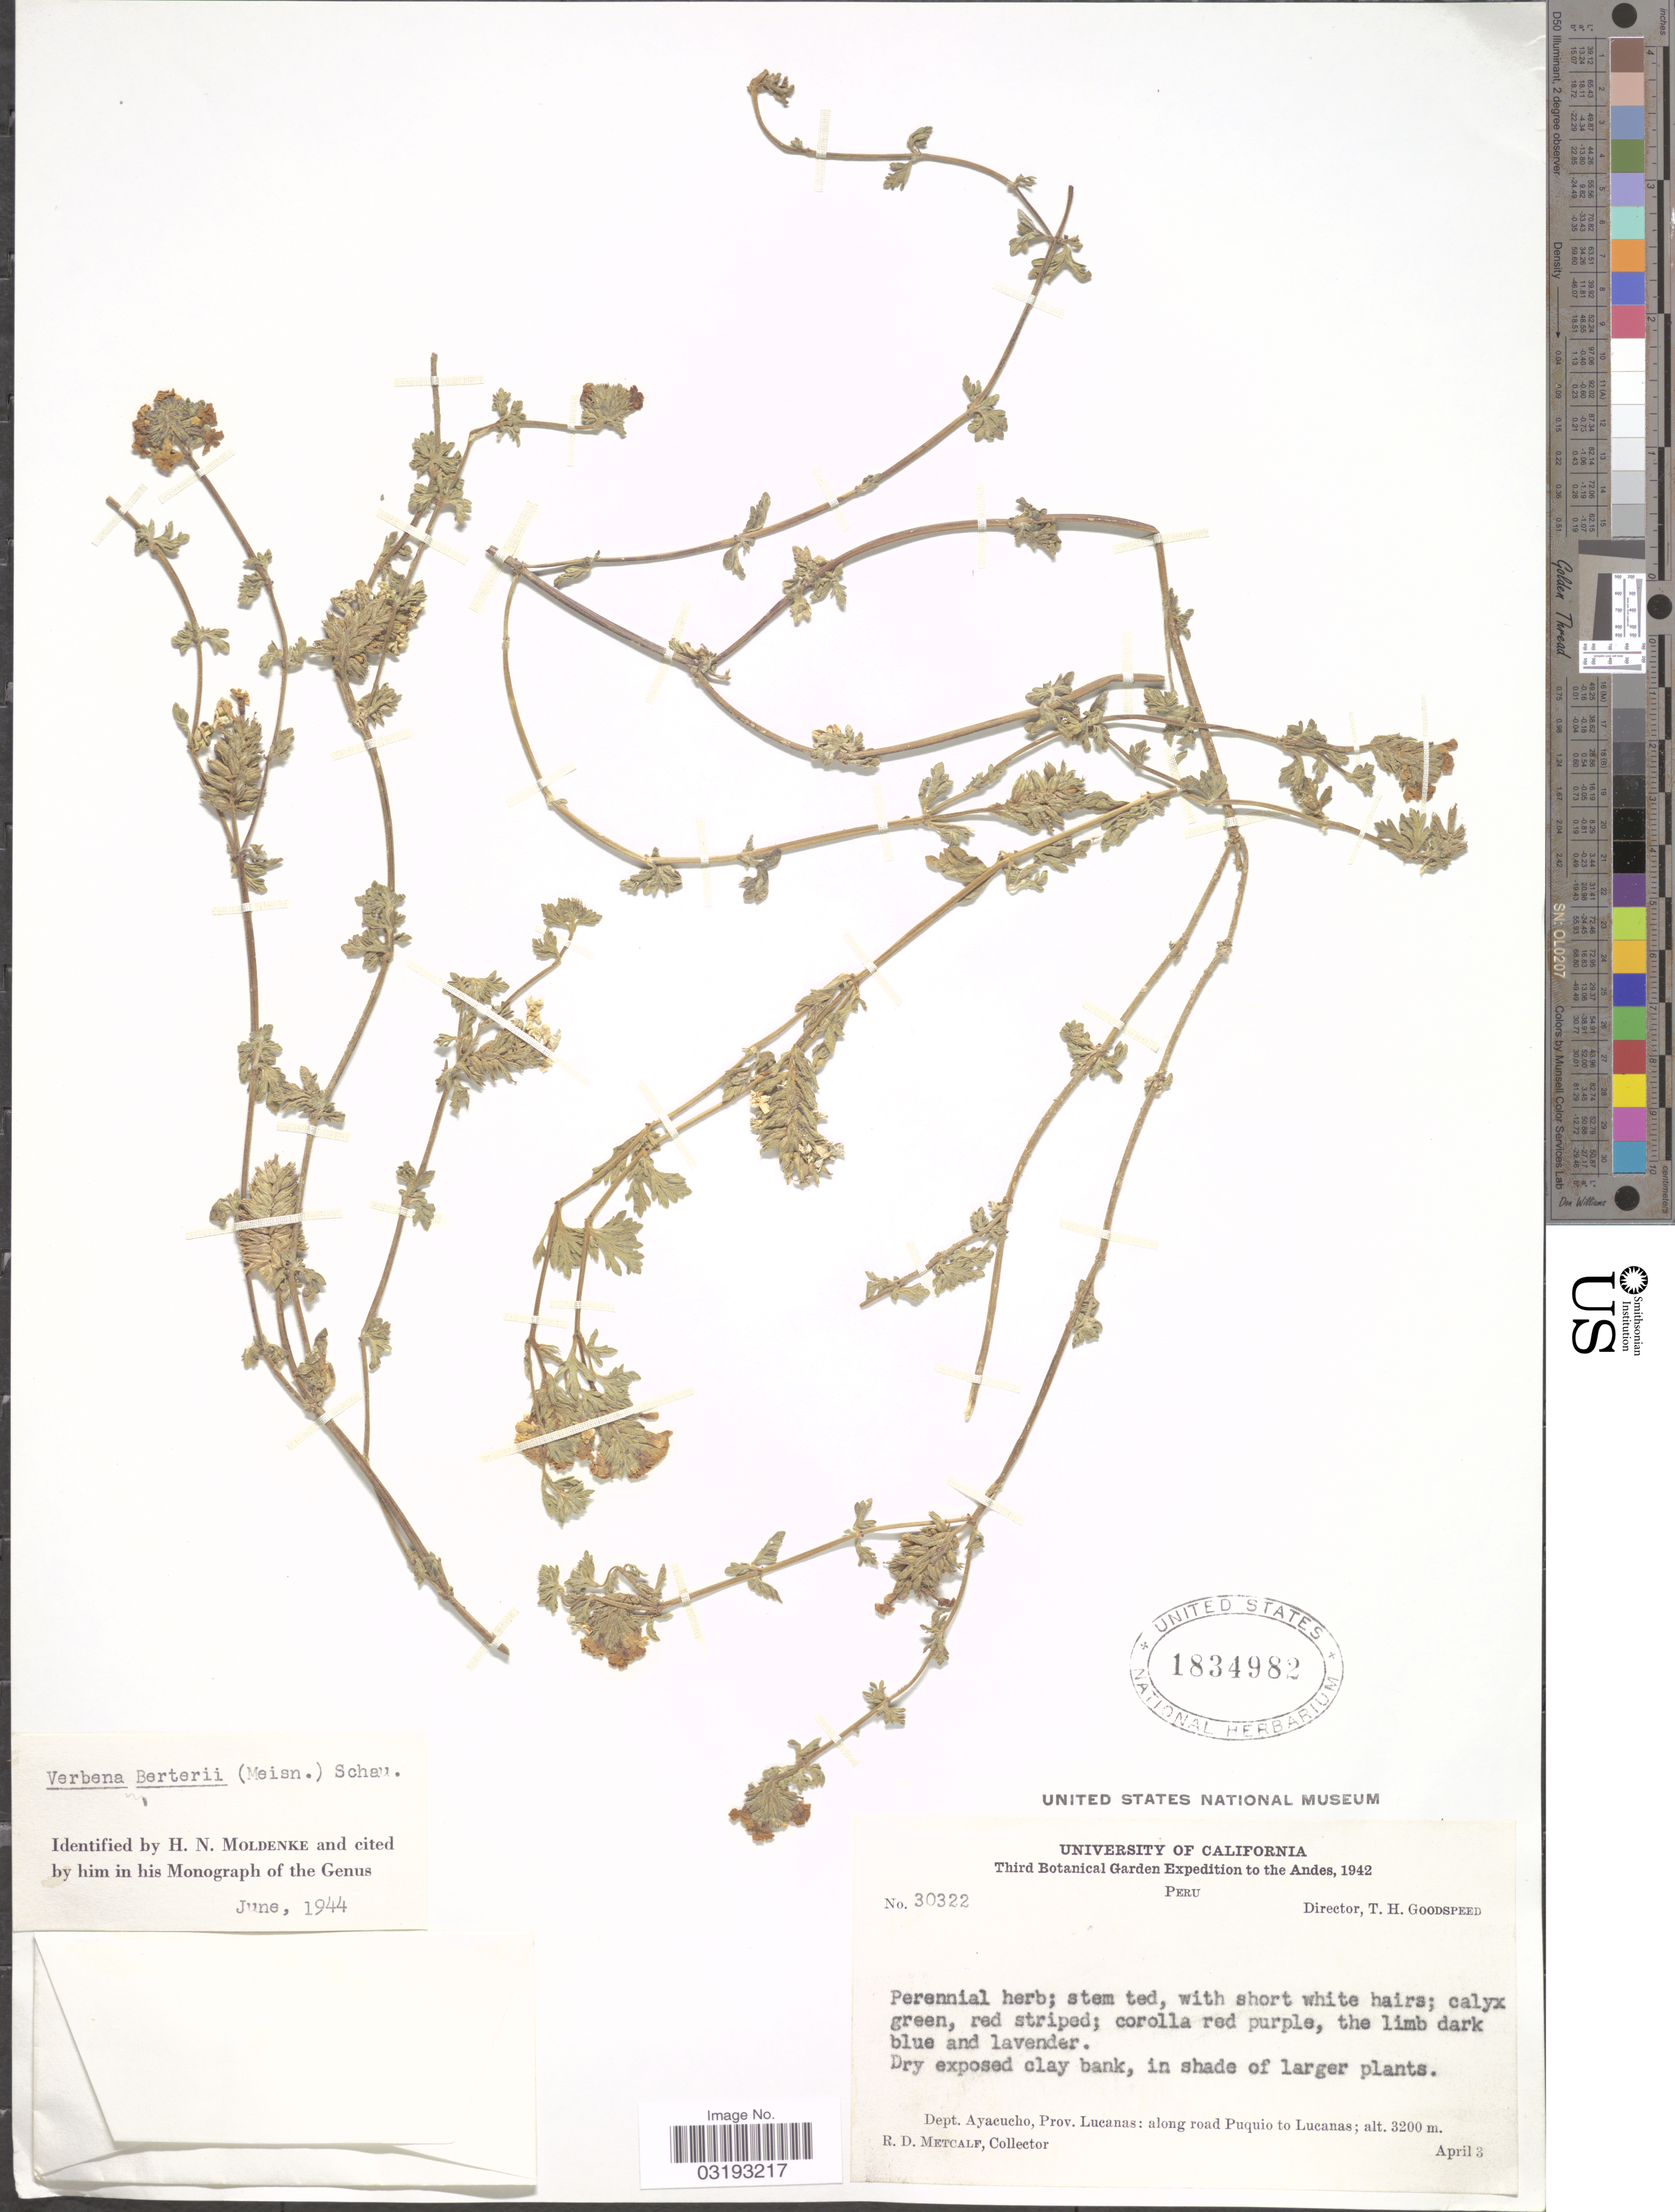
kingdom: Plantae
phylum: Tracheophyta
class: Magnoliopsida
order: Lamiales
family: Verbenaceae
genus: Verbena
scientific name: Verbena berteroi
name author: (Meisn.) Schauer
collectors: R. D. Metcalf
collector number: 30322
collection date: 1942-04-03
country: Peru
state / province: Ayacucho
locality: Andes. Dept. Ayacucho, Prov. Lucanas: along road Puquio to Lucanas.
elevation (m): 3200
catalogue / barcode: US 1834982